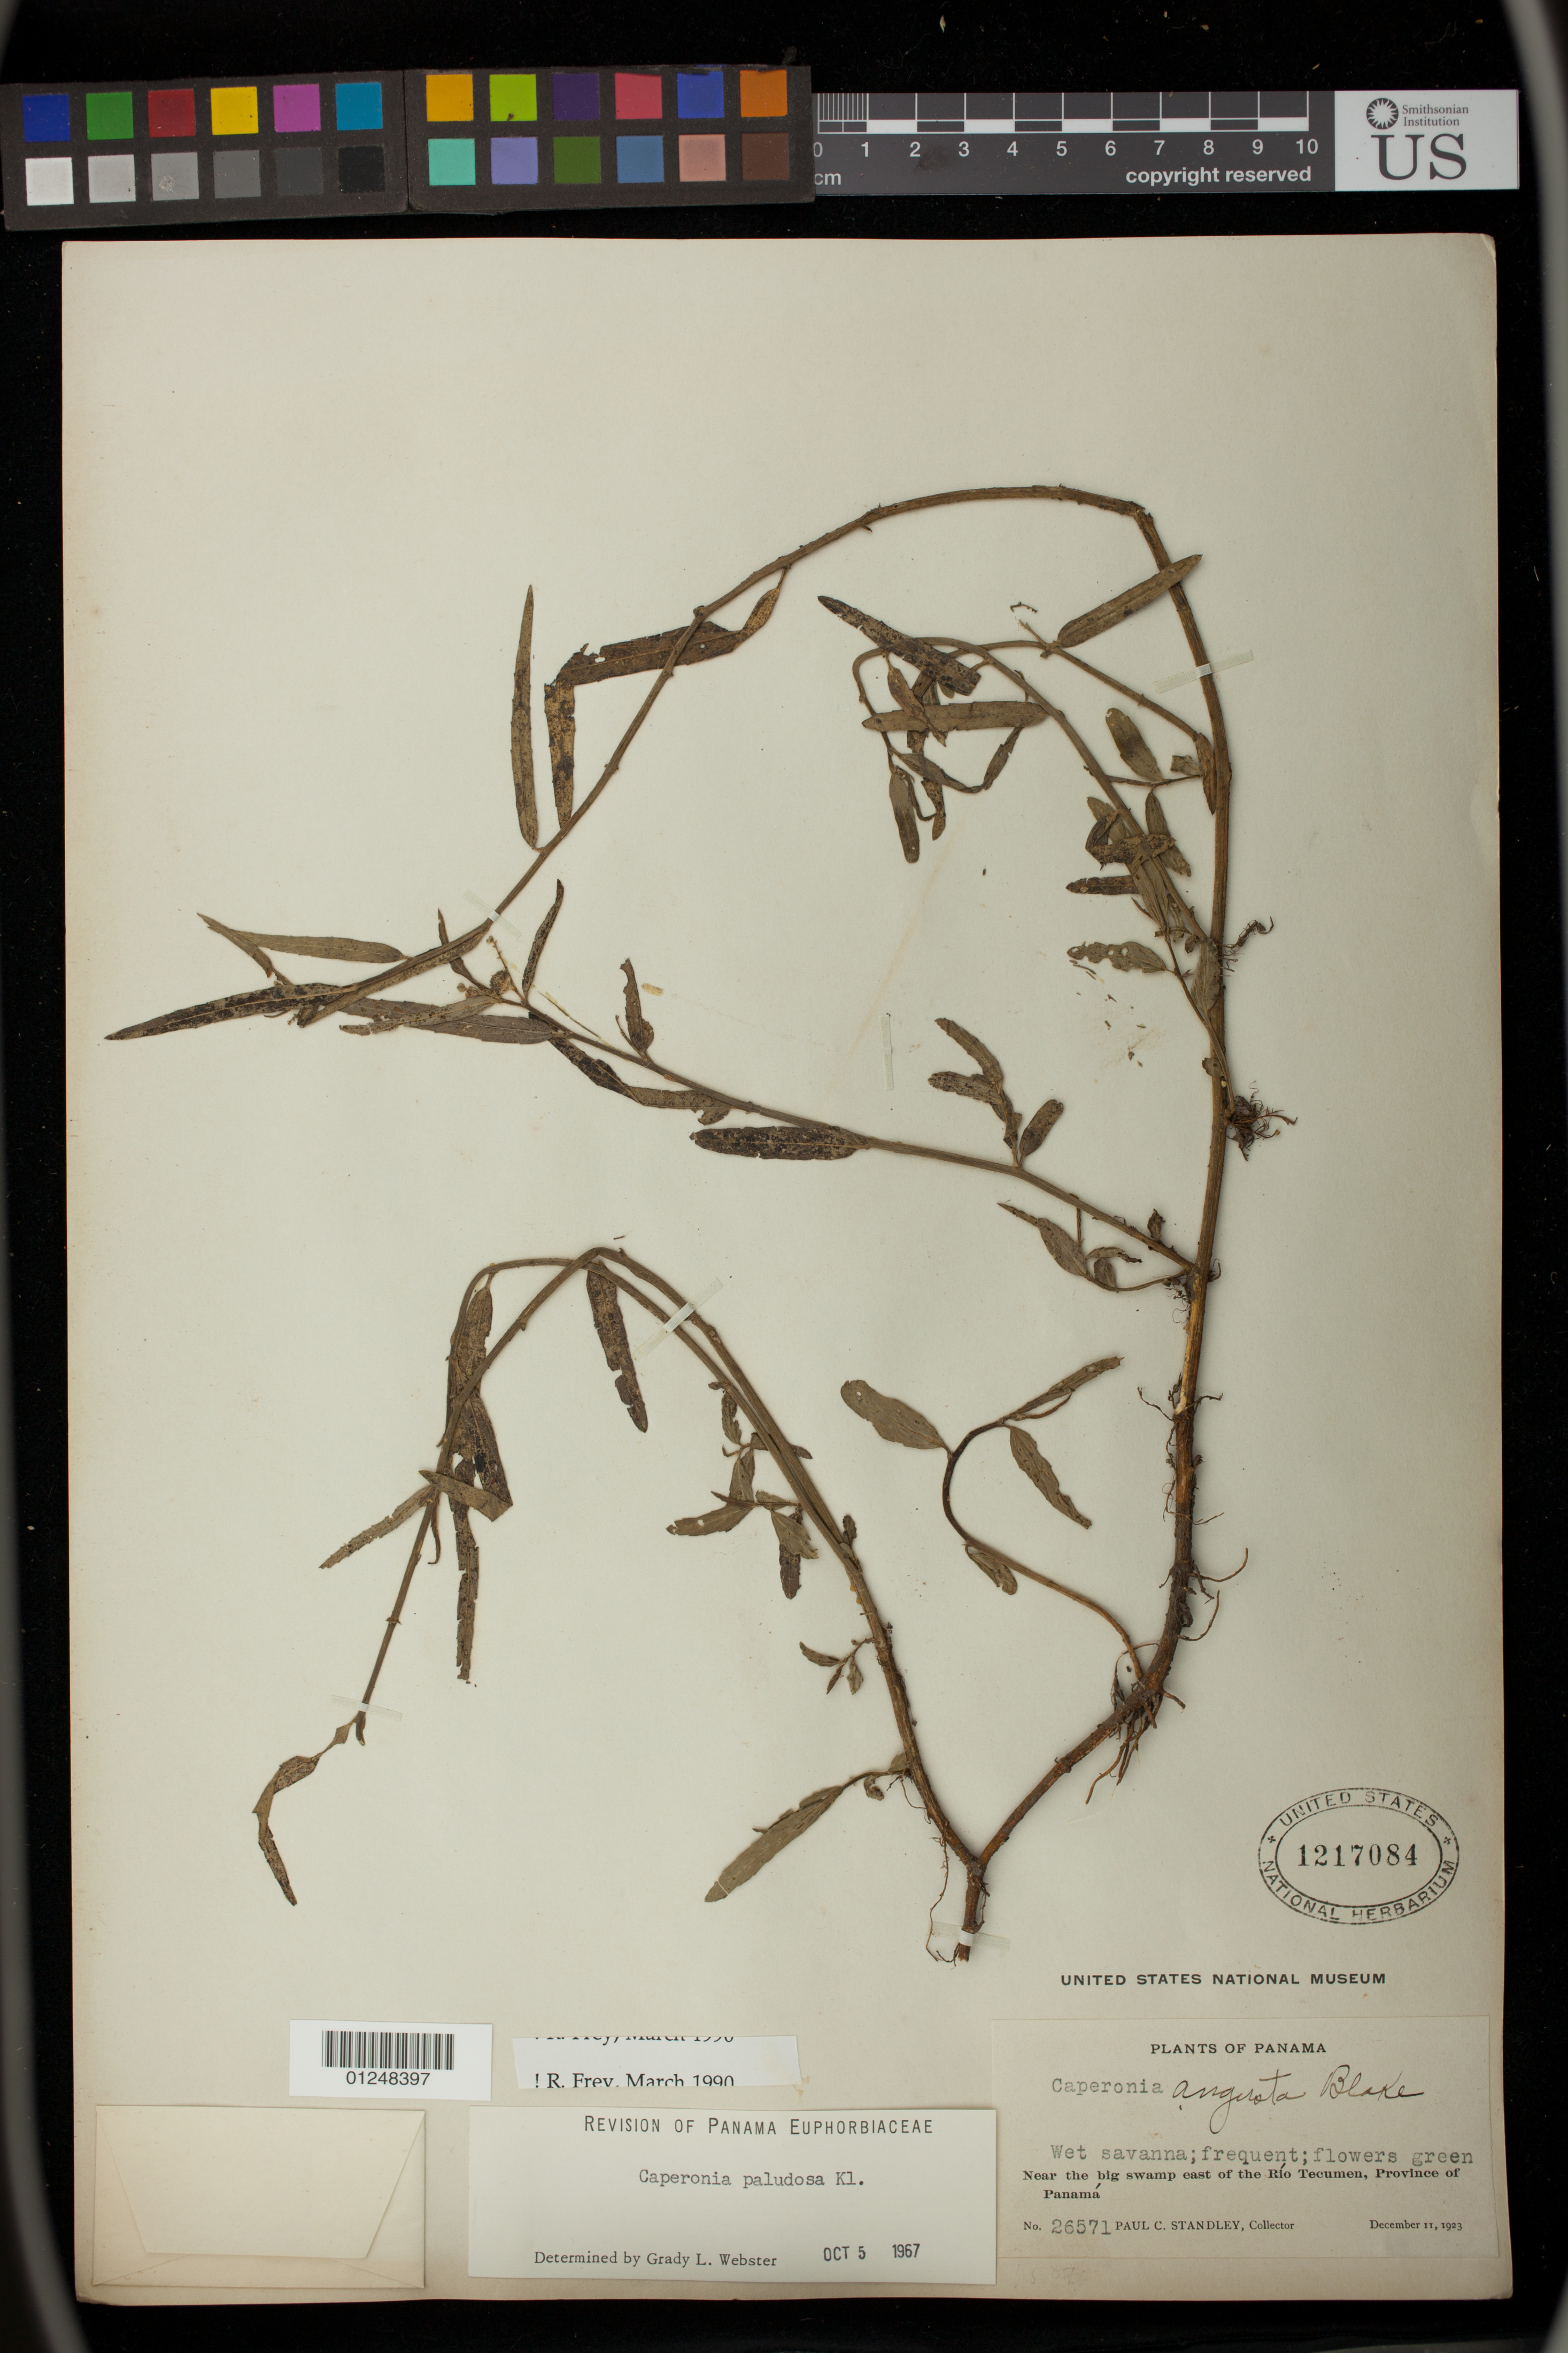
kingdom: Plantae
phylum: Tracheophyta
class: Magnoliopsida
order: Malpighiales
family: Euphorbiaceae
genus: Caperonia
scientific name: Caperonia paludosa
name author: Klotzsch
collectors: P. C. Standley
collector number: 26571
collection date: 1923-12-11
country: Panama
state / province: Panamá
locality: Rio Tecumen, near the big swamp east of the river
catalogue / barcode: US 1217084